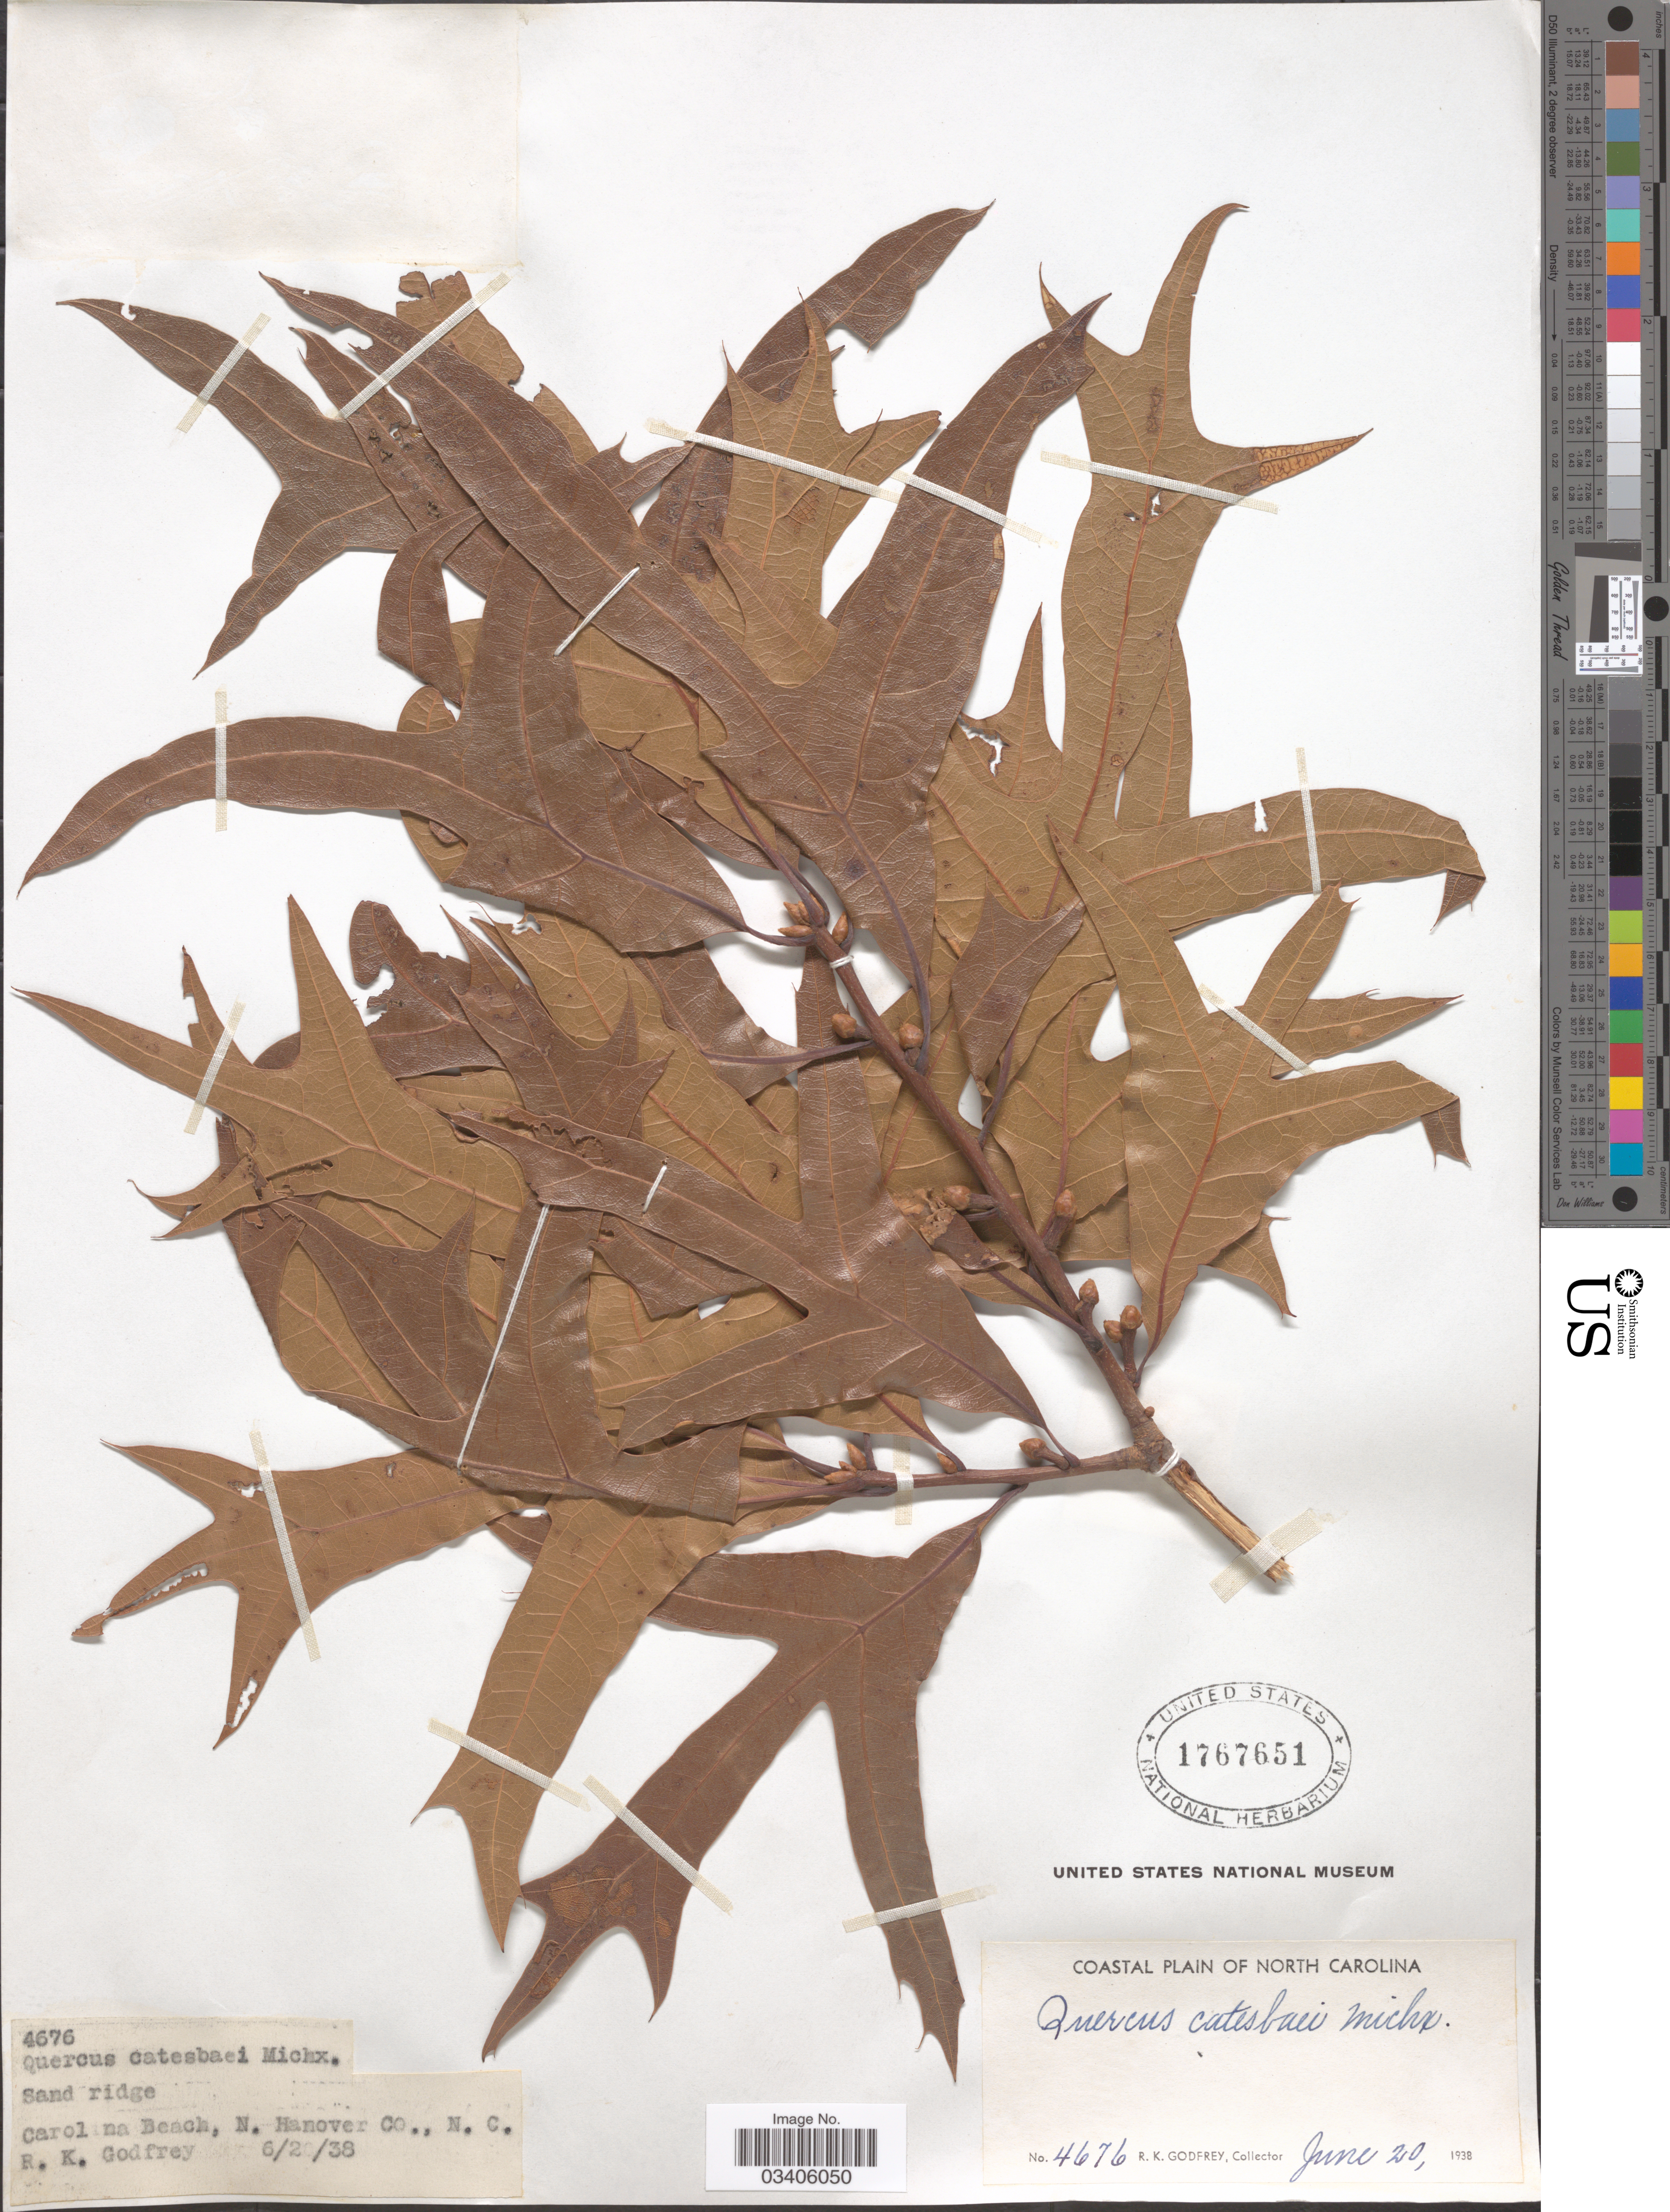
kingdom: Plantae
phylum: Tracheophyta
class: Magnoliopsida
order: Fagales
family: Fagaceae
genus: Quercus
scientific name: Quercus laevis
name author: Walter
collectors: R. K. Godfrey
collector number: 4676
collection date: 1938-06-20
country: United States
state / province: North Carolina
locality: Coastal Plain of North Carolina. Carolina Beach, N. Hanover Co.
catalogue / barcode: US 1767651